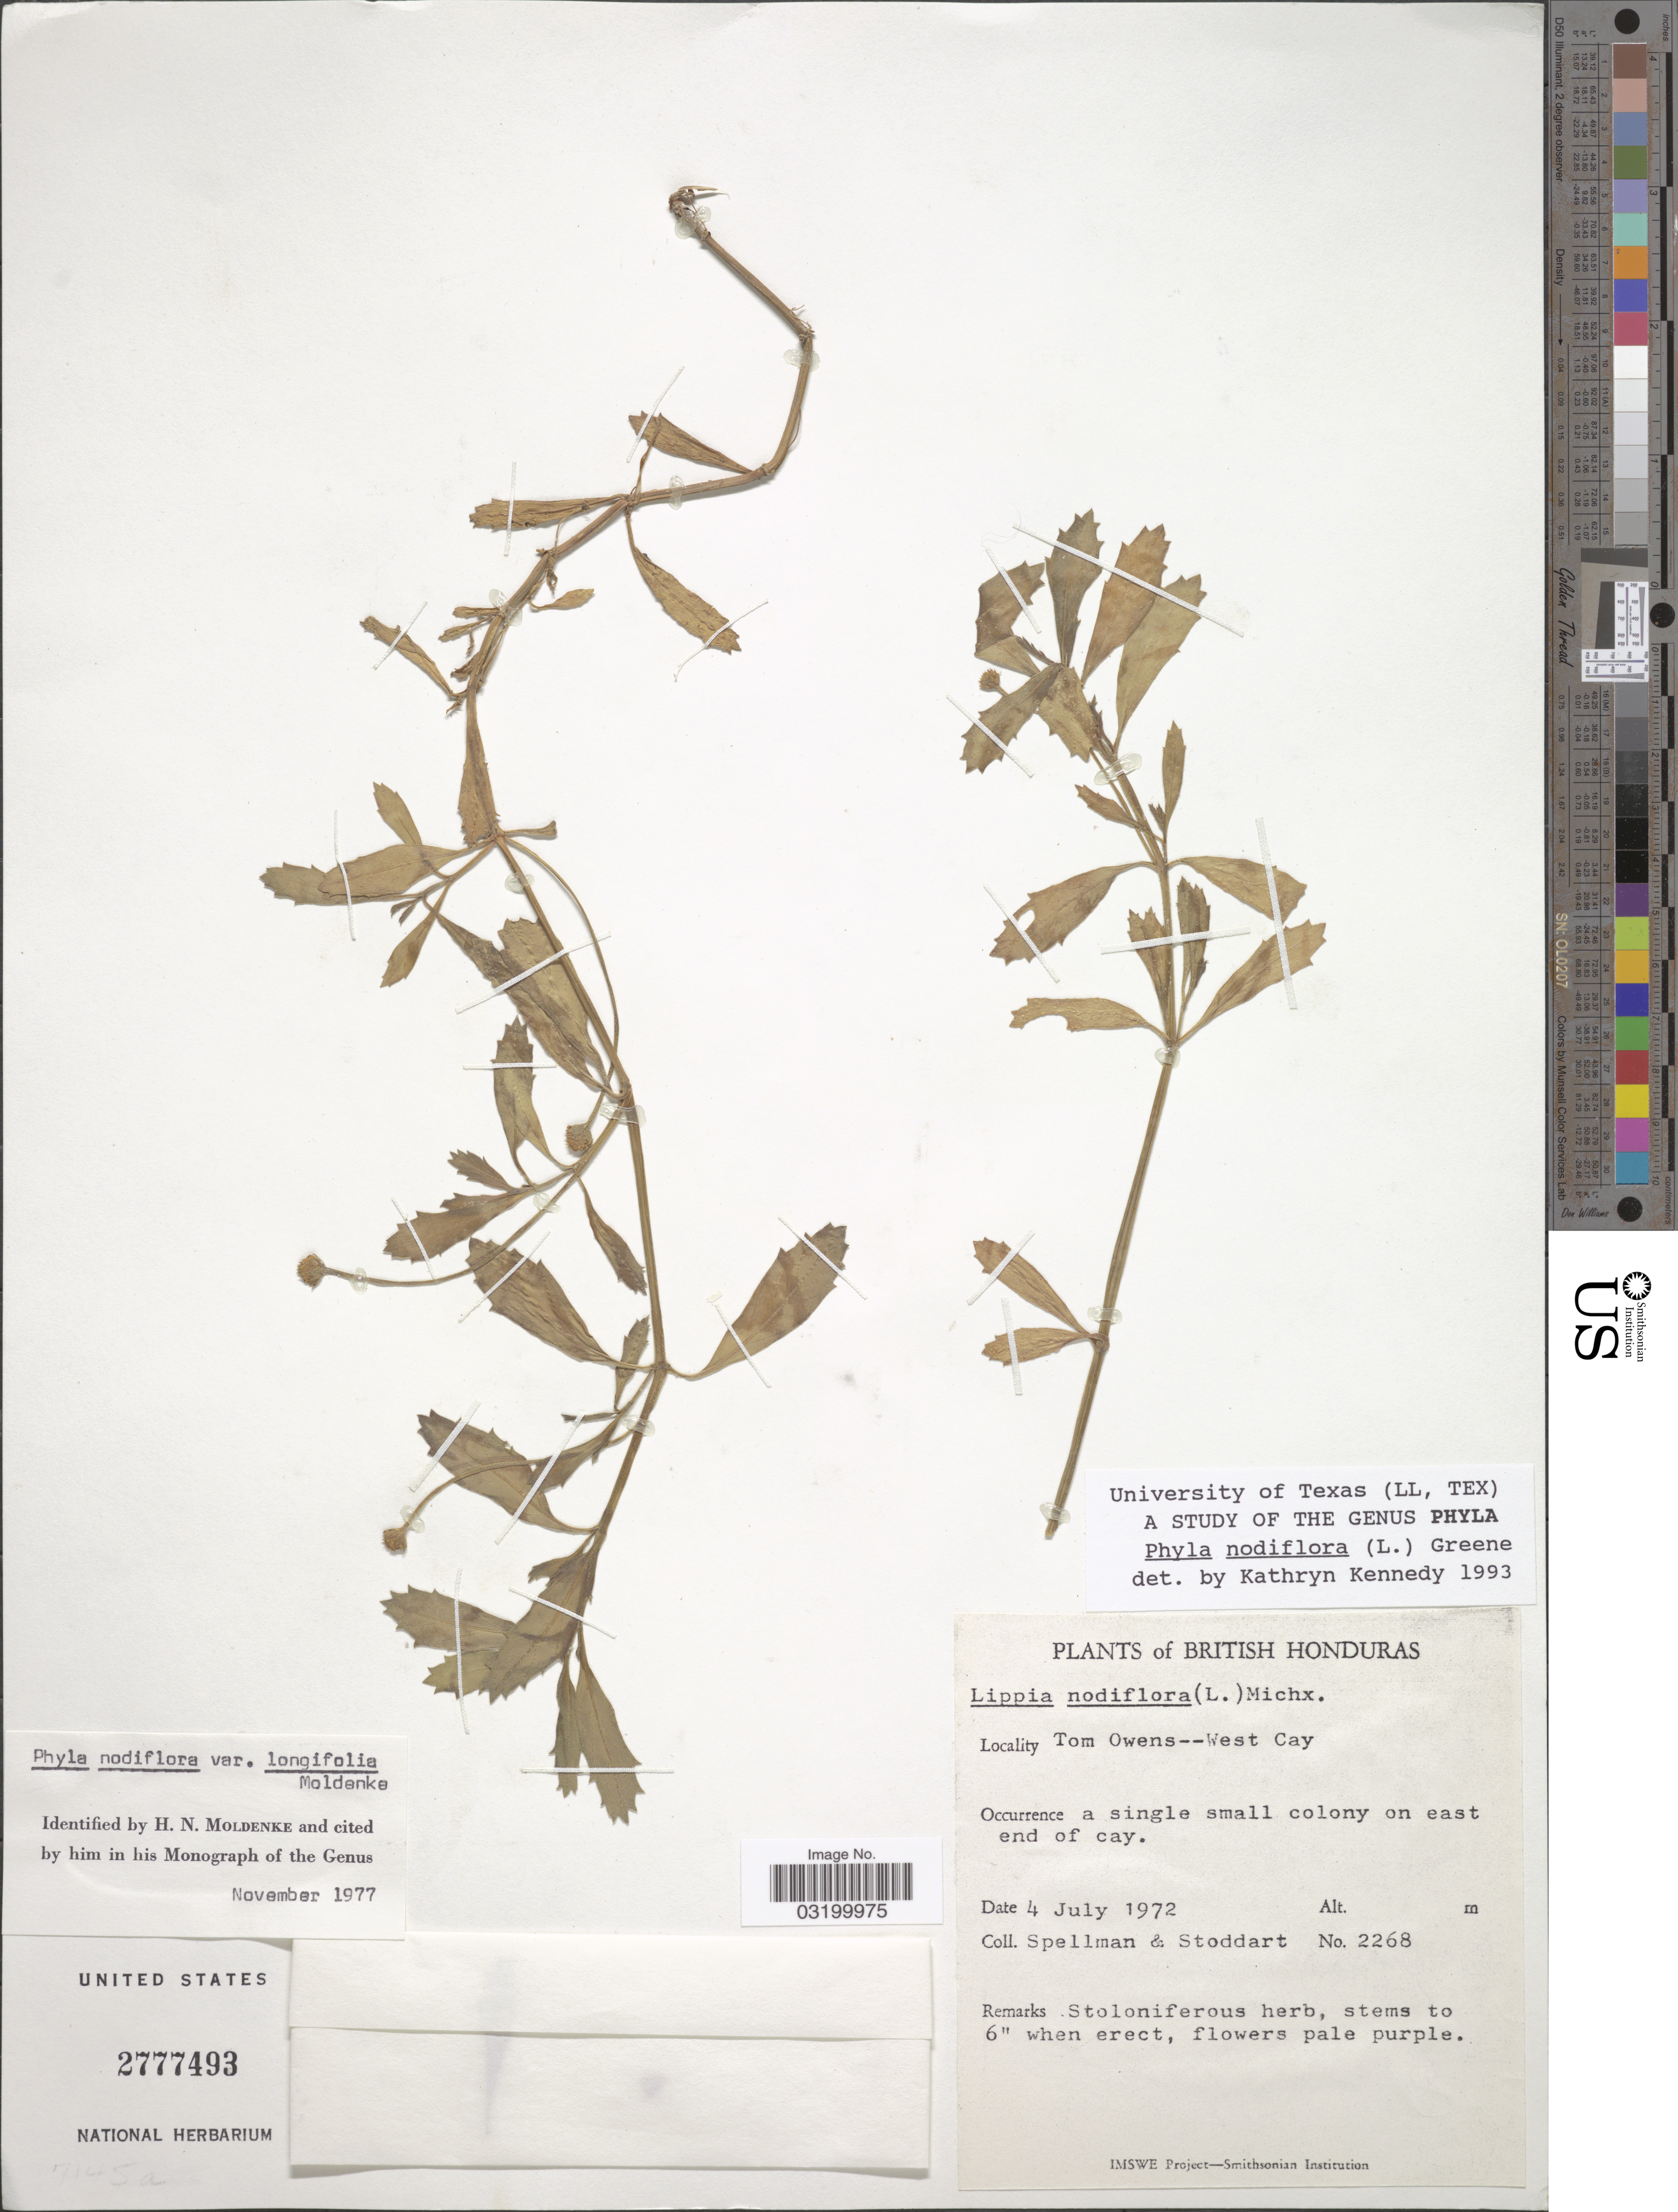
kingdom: Plantae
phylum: Tracheophyta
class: Magnoliopsida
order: Lamiales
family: Verbenaceae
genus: Phyla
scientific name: Phyla nodiflora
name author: (L.) Greene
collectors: Spellman, -- & -. Stoddart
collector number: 2268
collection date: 1972-07-04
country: Belize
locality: British Honduras. Tom Owens--West Cay.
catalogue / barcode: US 2777493